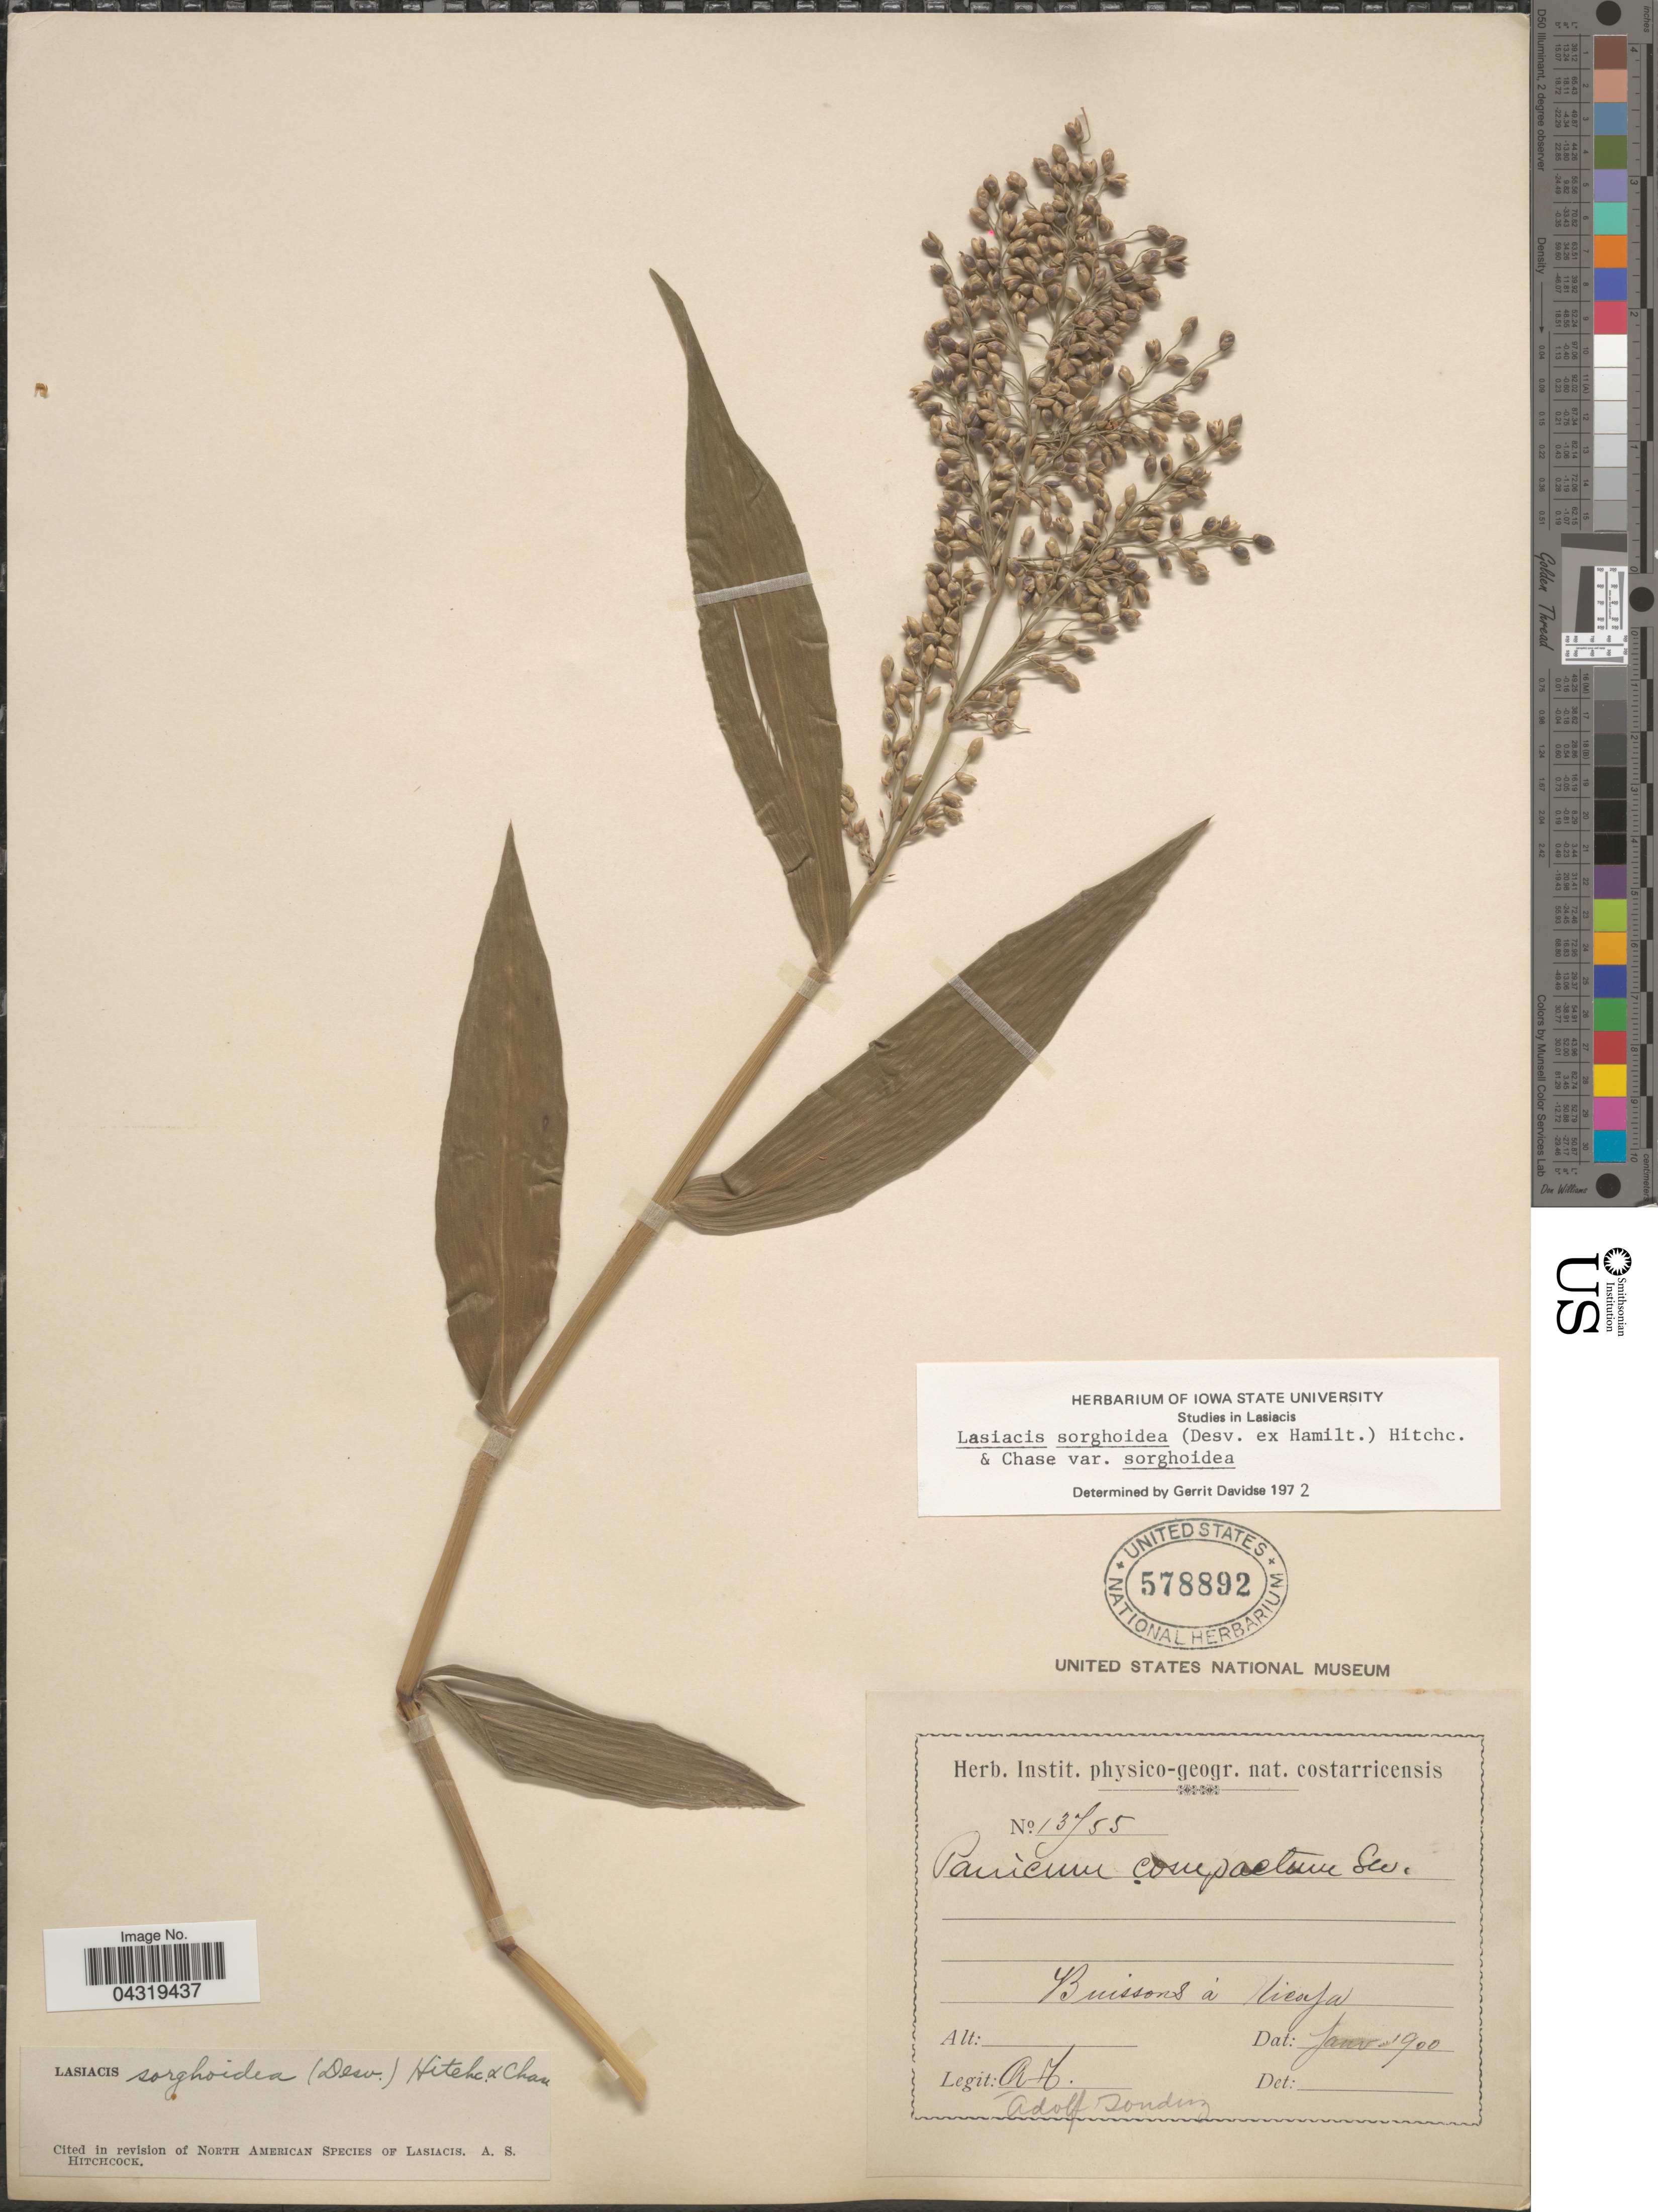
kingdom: Plantae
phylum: Tracheophyta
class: Liliopsida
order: Poales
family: Poaceae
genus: Lasiacis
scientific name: Lasiacis sorghoidea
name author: (Desv. ex Ham.) Hitchc. & Chase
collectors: A. Tonduz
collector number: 13755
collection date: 1900-01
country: Costa Rica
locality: Buissons á Nicoya.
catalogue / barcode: US 578892